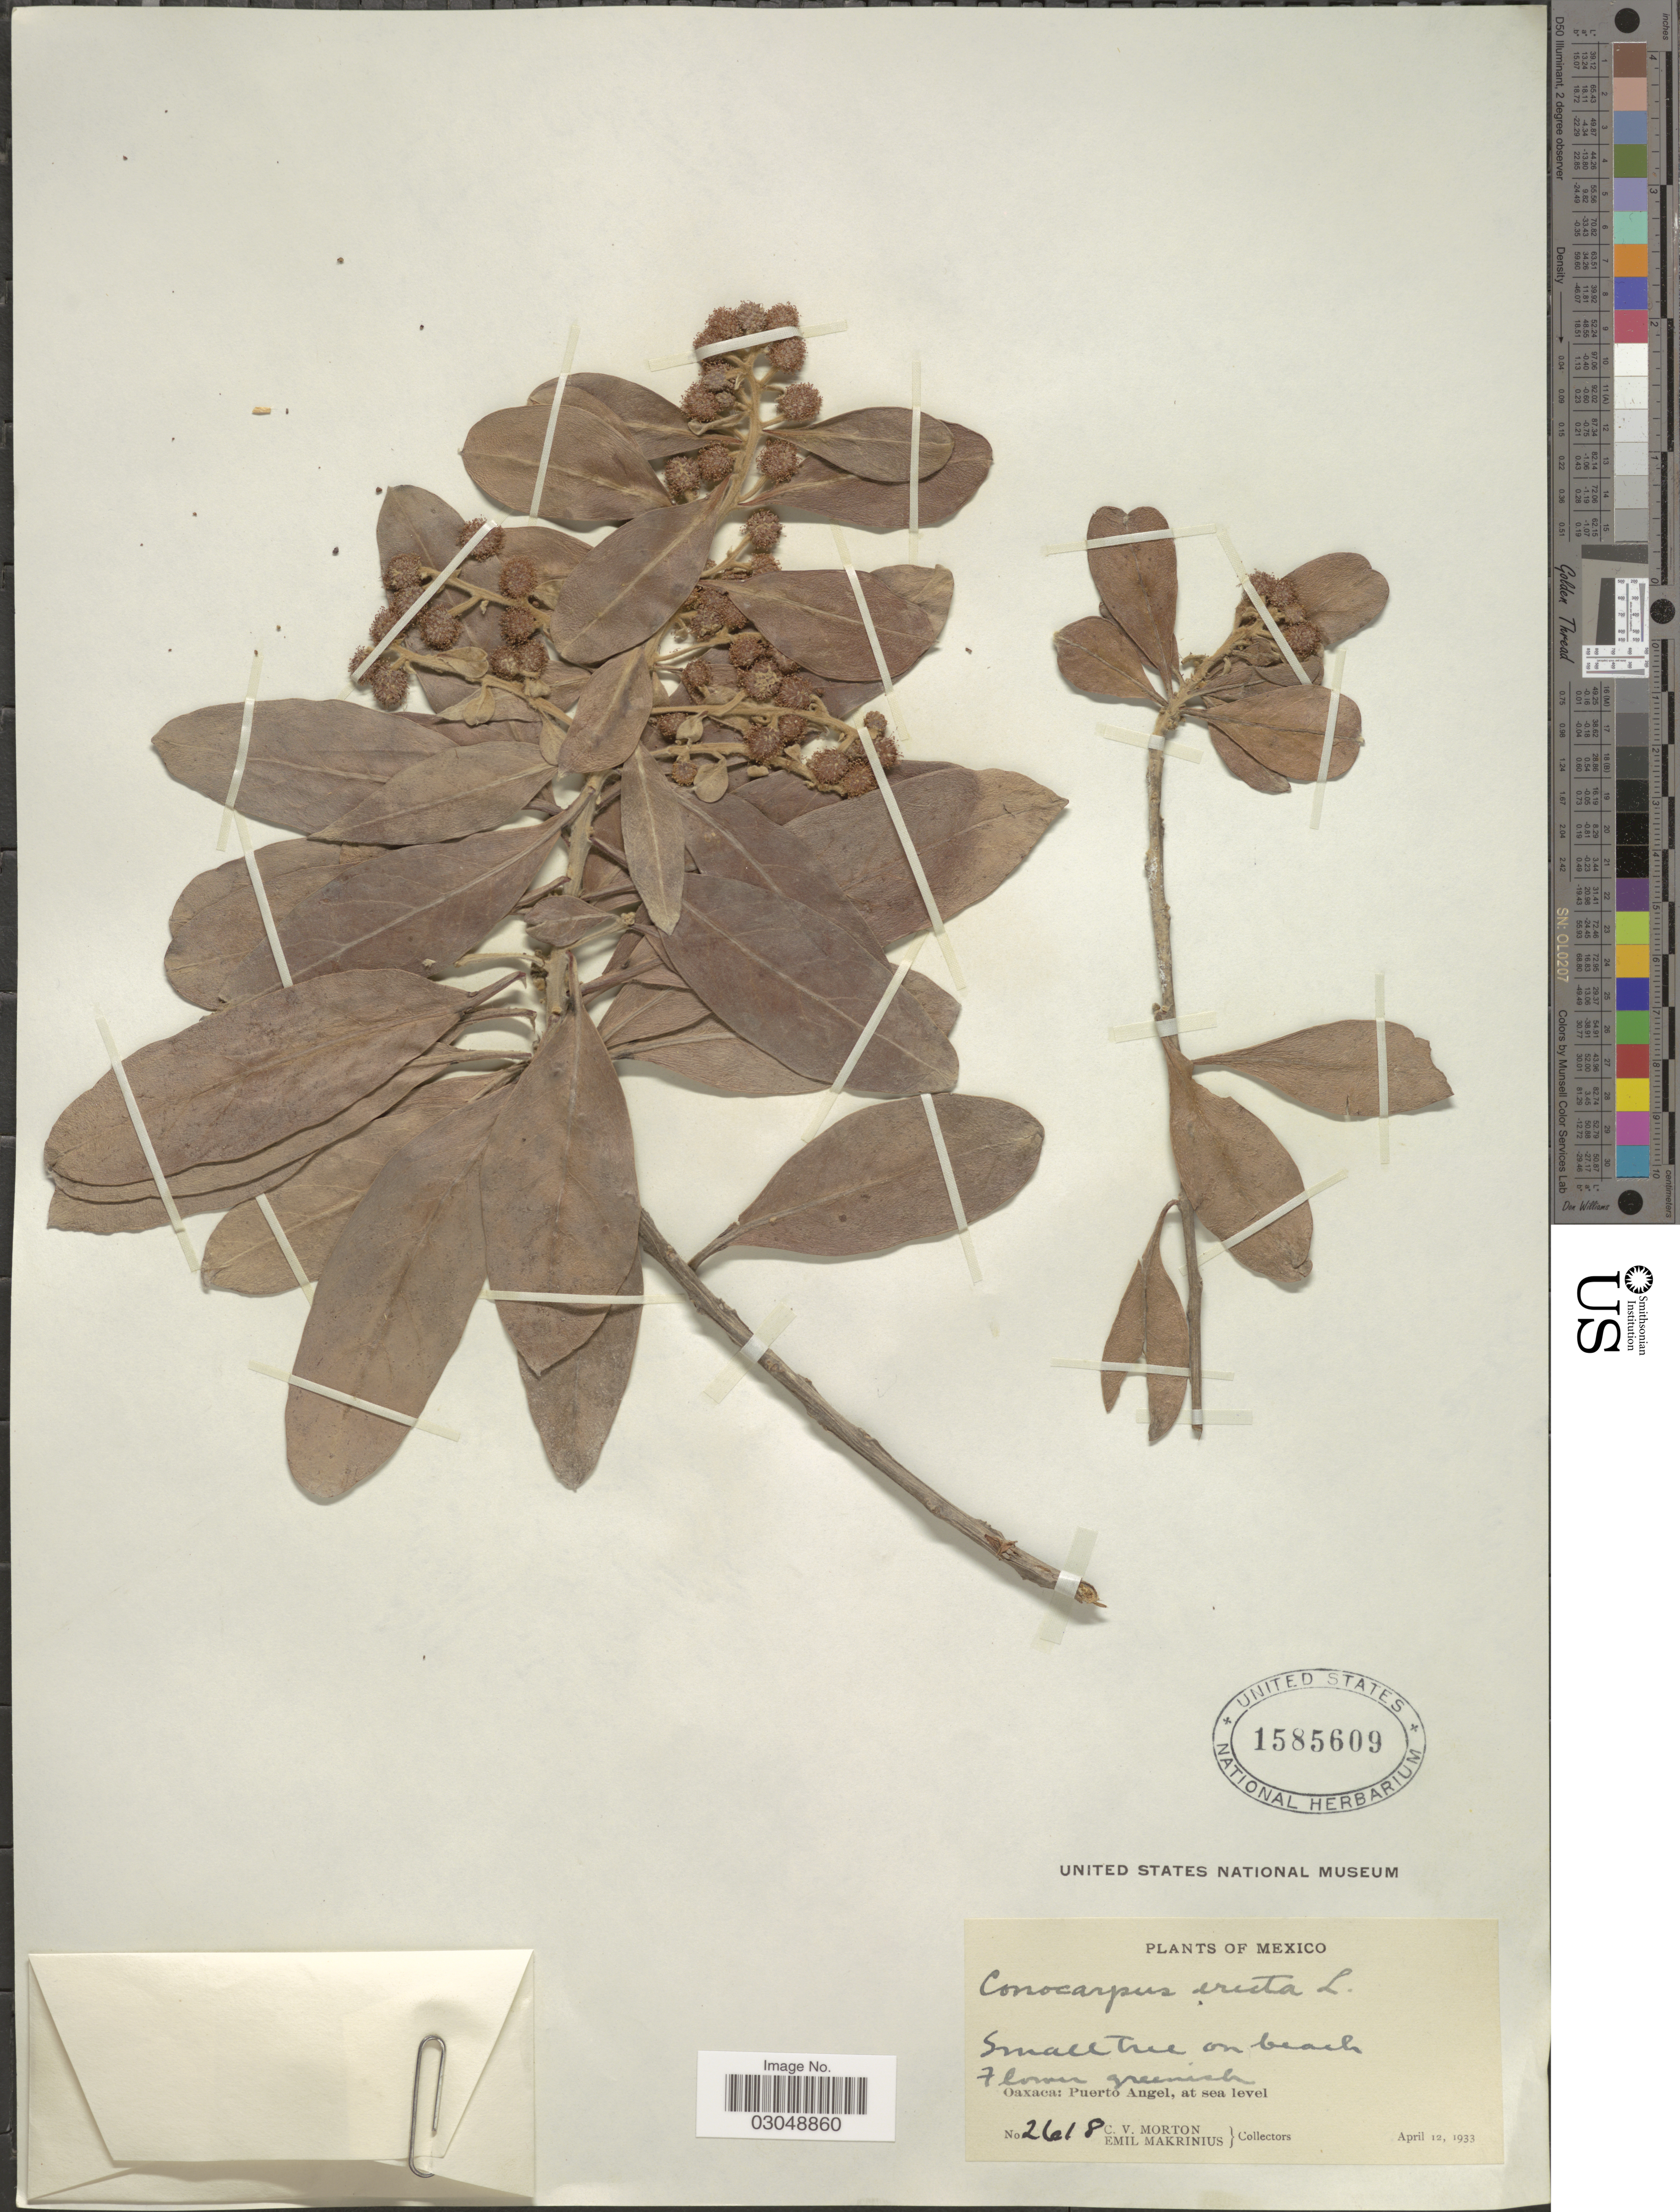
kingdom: Plantae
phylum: Tracheophyta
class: Magnoliopsida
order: Myrtales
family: Combretaceae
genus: Conocarpus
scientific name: Conocarpus erectus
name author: L.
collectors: C. V. Morton & E. Makrinius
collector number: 2618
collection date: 1933-04-12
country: Mexico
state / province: Oaxaca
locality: Puerto Angel.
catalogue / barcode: US 1585609